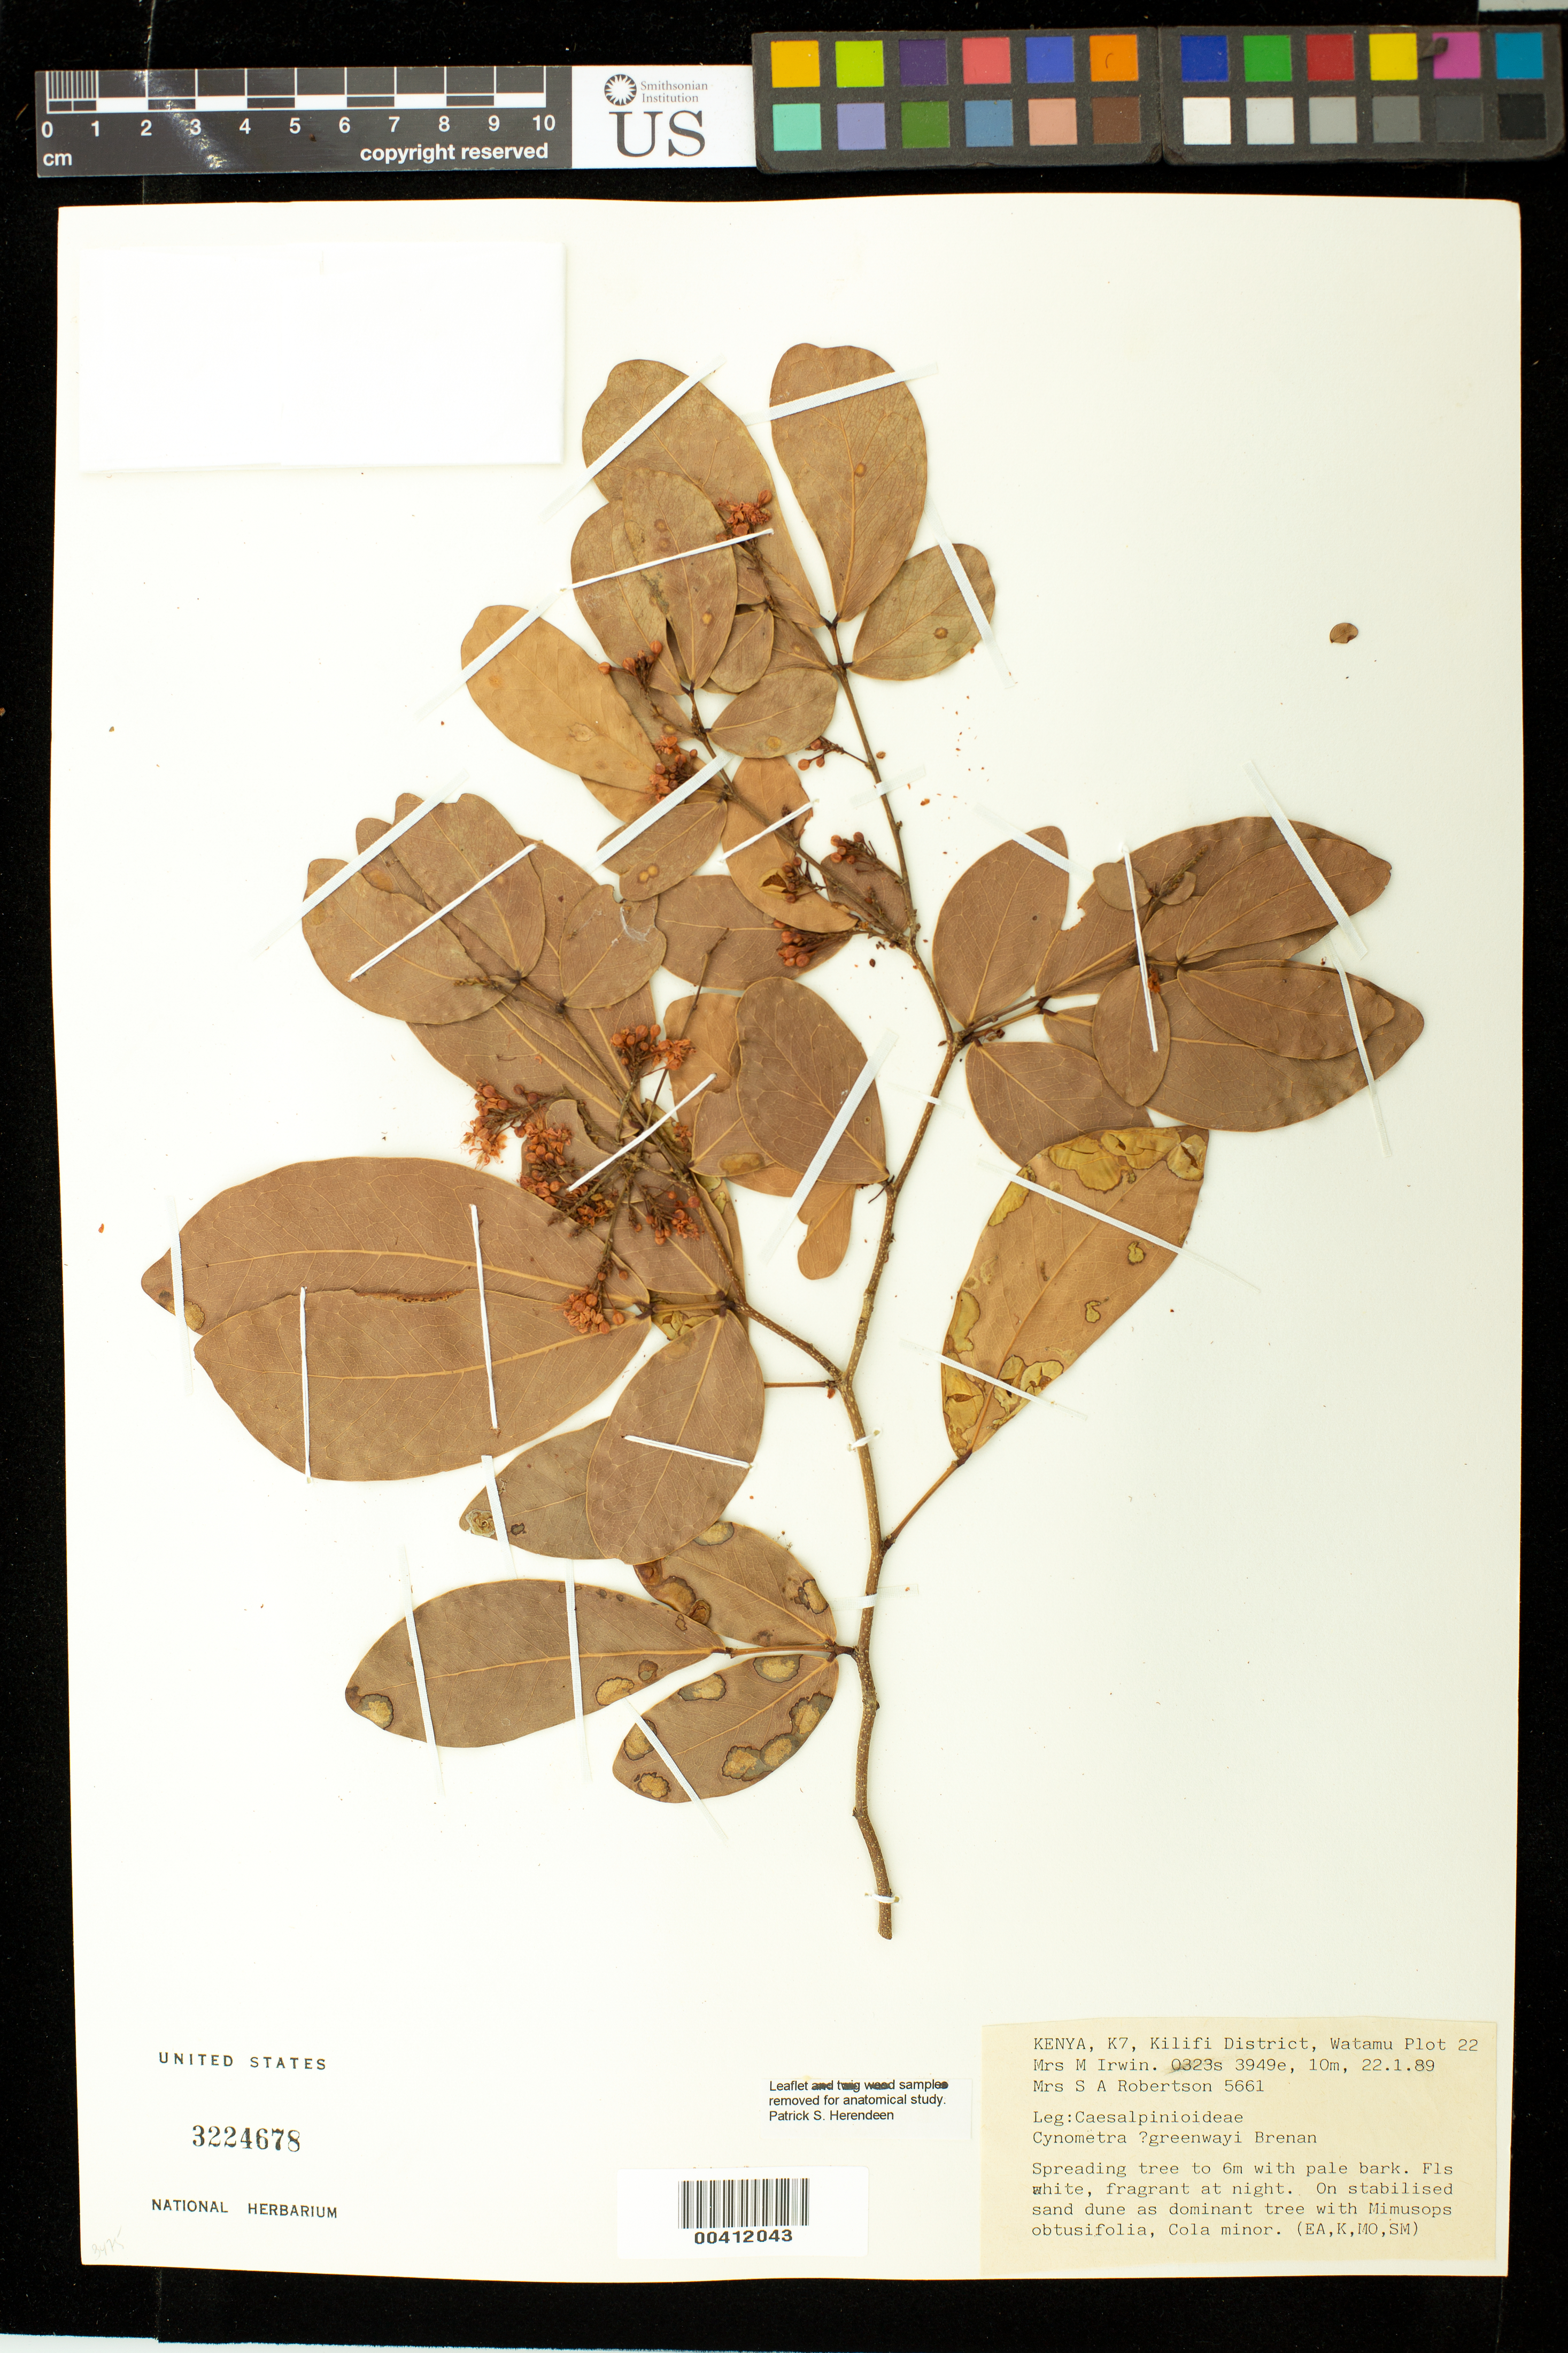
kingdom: Plantae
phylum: Tracheophyta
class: Magnoliopsida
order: Fabales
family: Fabaceae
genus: Cynometra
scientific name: Cynometra greenwayi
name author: Brenan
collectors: S. A. Robertson & M. Irwin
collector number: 5661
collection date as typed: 22 Jan 1989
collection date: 1989-01-22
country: Kenya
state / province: Kilifi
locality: Watamu plot 22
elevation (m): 10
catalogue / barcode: US 3224678